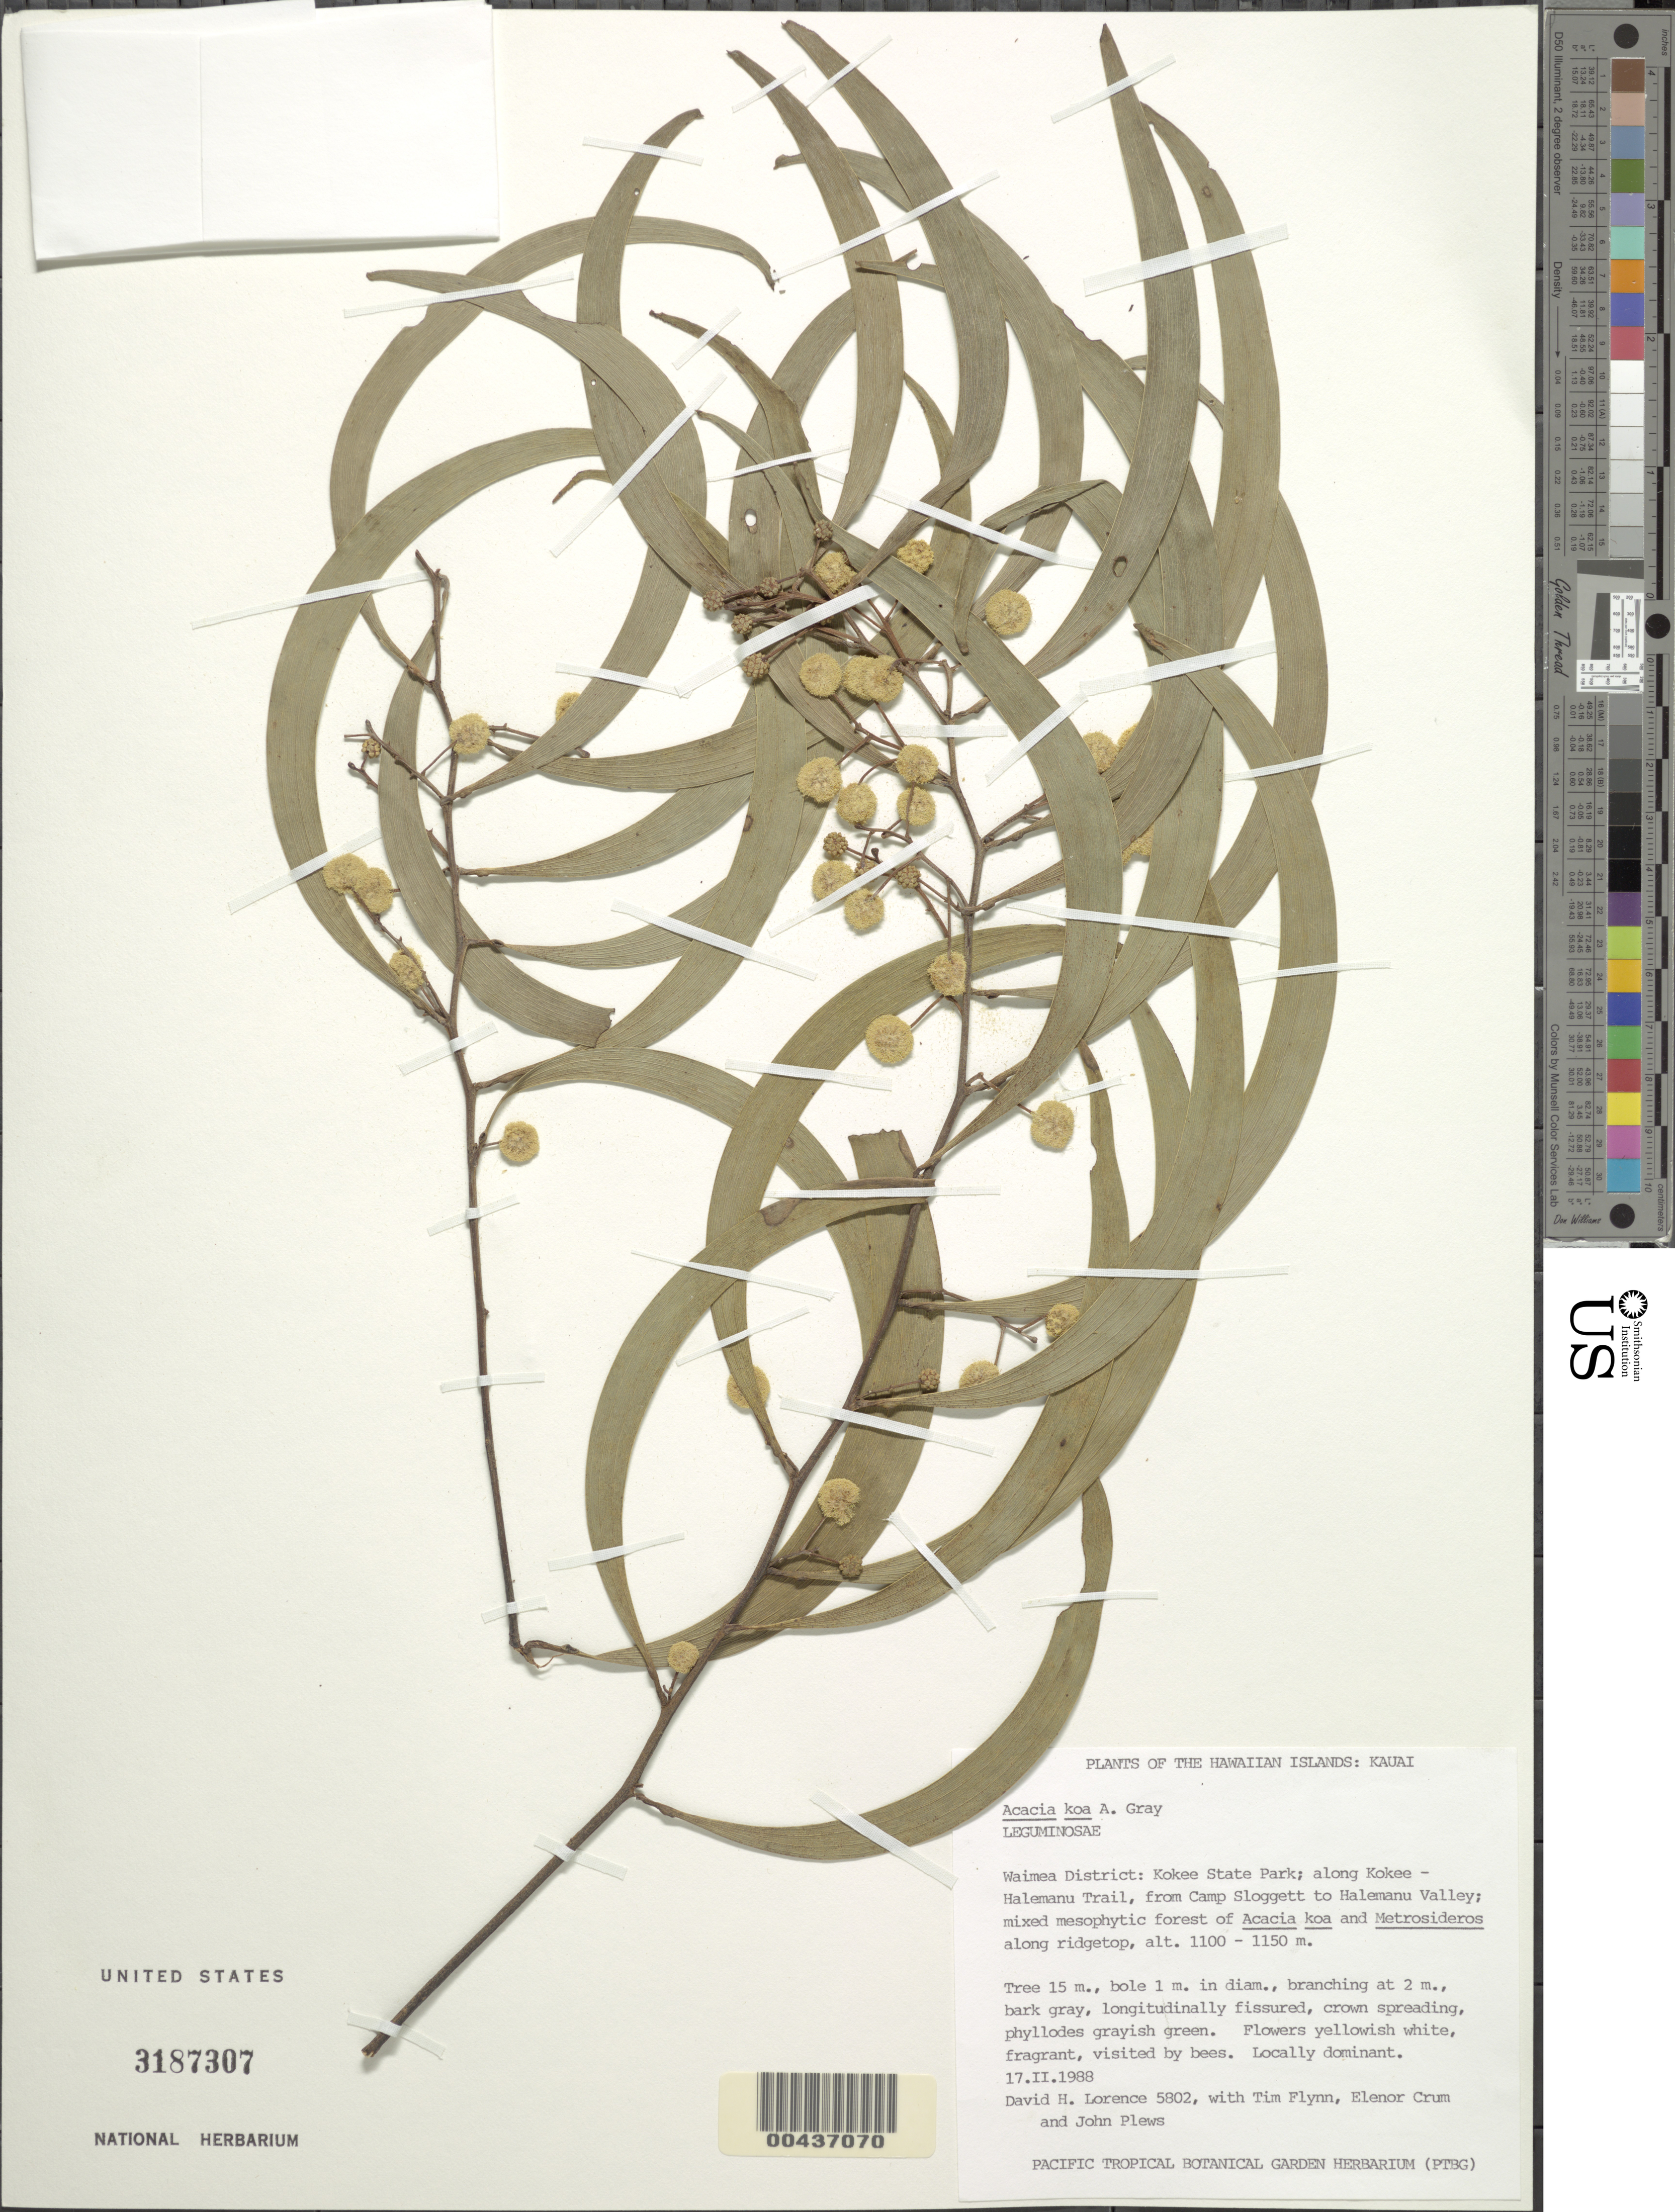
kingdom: Plantae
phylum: Tracheophyta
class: Magnoliopsida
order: Fabales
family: Fabaceae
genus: Acacia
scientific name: Acacia koa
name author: A. Gray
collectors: D. Lorence, T. W. Flynn, E. Crum & J. Plews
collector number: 5802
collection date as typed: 17 Feb 1988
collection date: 1988-02-17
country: United States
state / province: Hawaii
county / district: Kauai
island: Kaua'i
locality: Waimea District: Kokee State Park; along Kokee-Halemanu Trail, from Camp Sloggett to Halemanu Valley, Kauai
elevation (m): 1100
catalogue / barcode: US 3187307